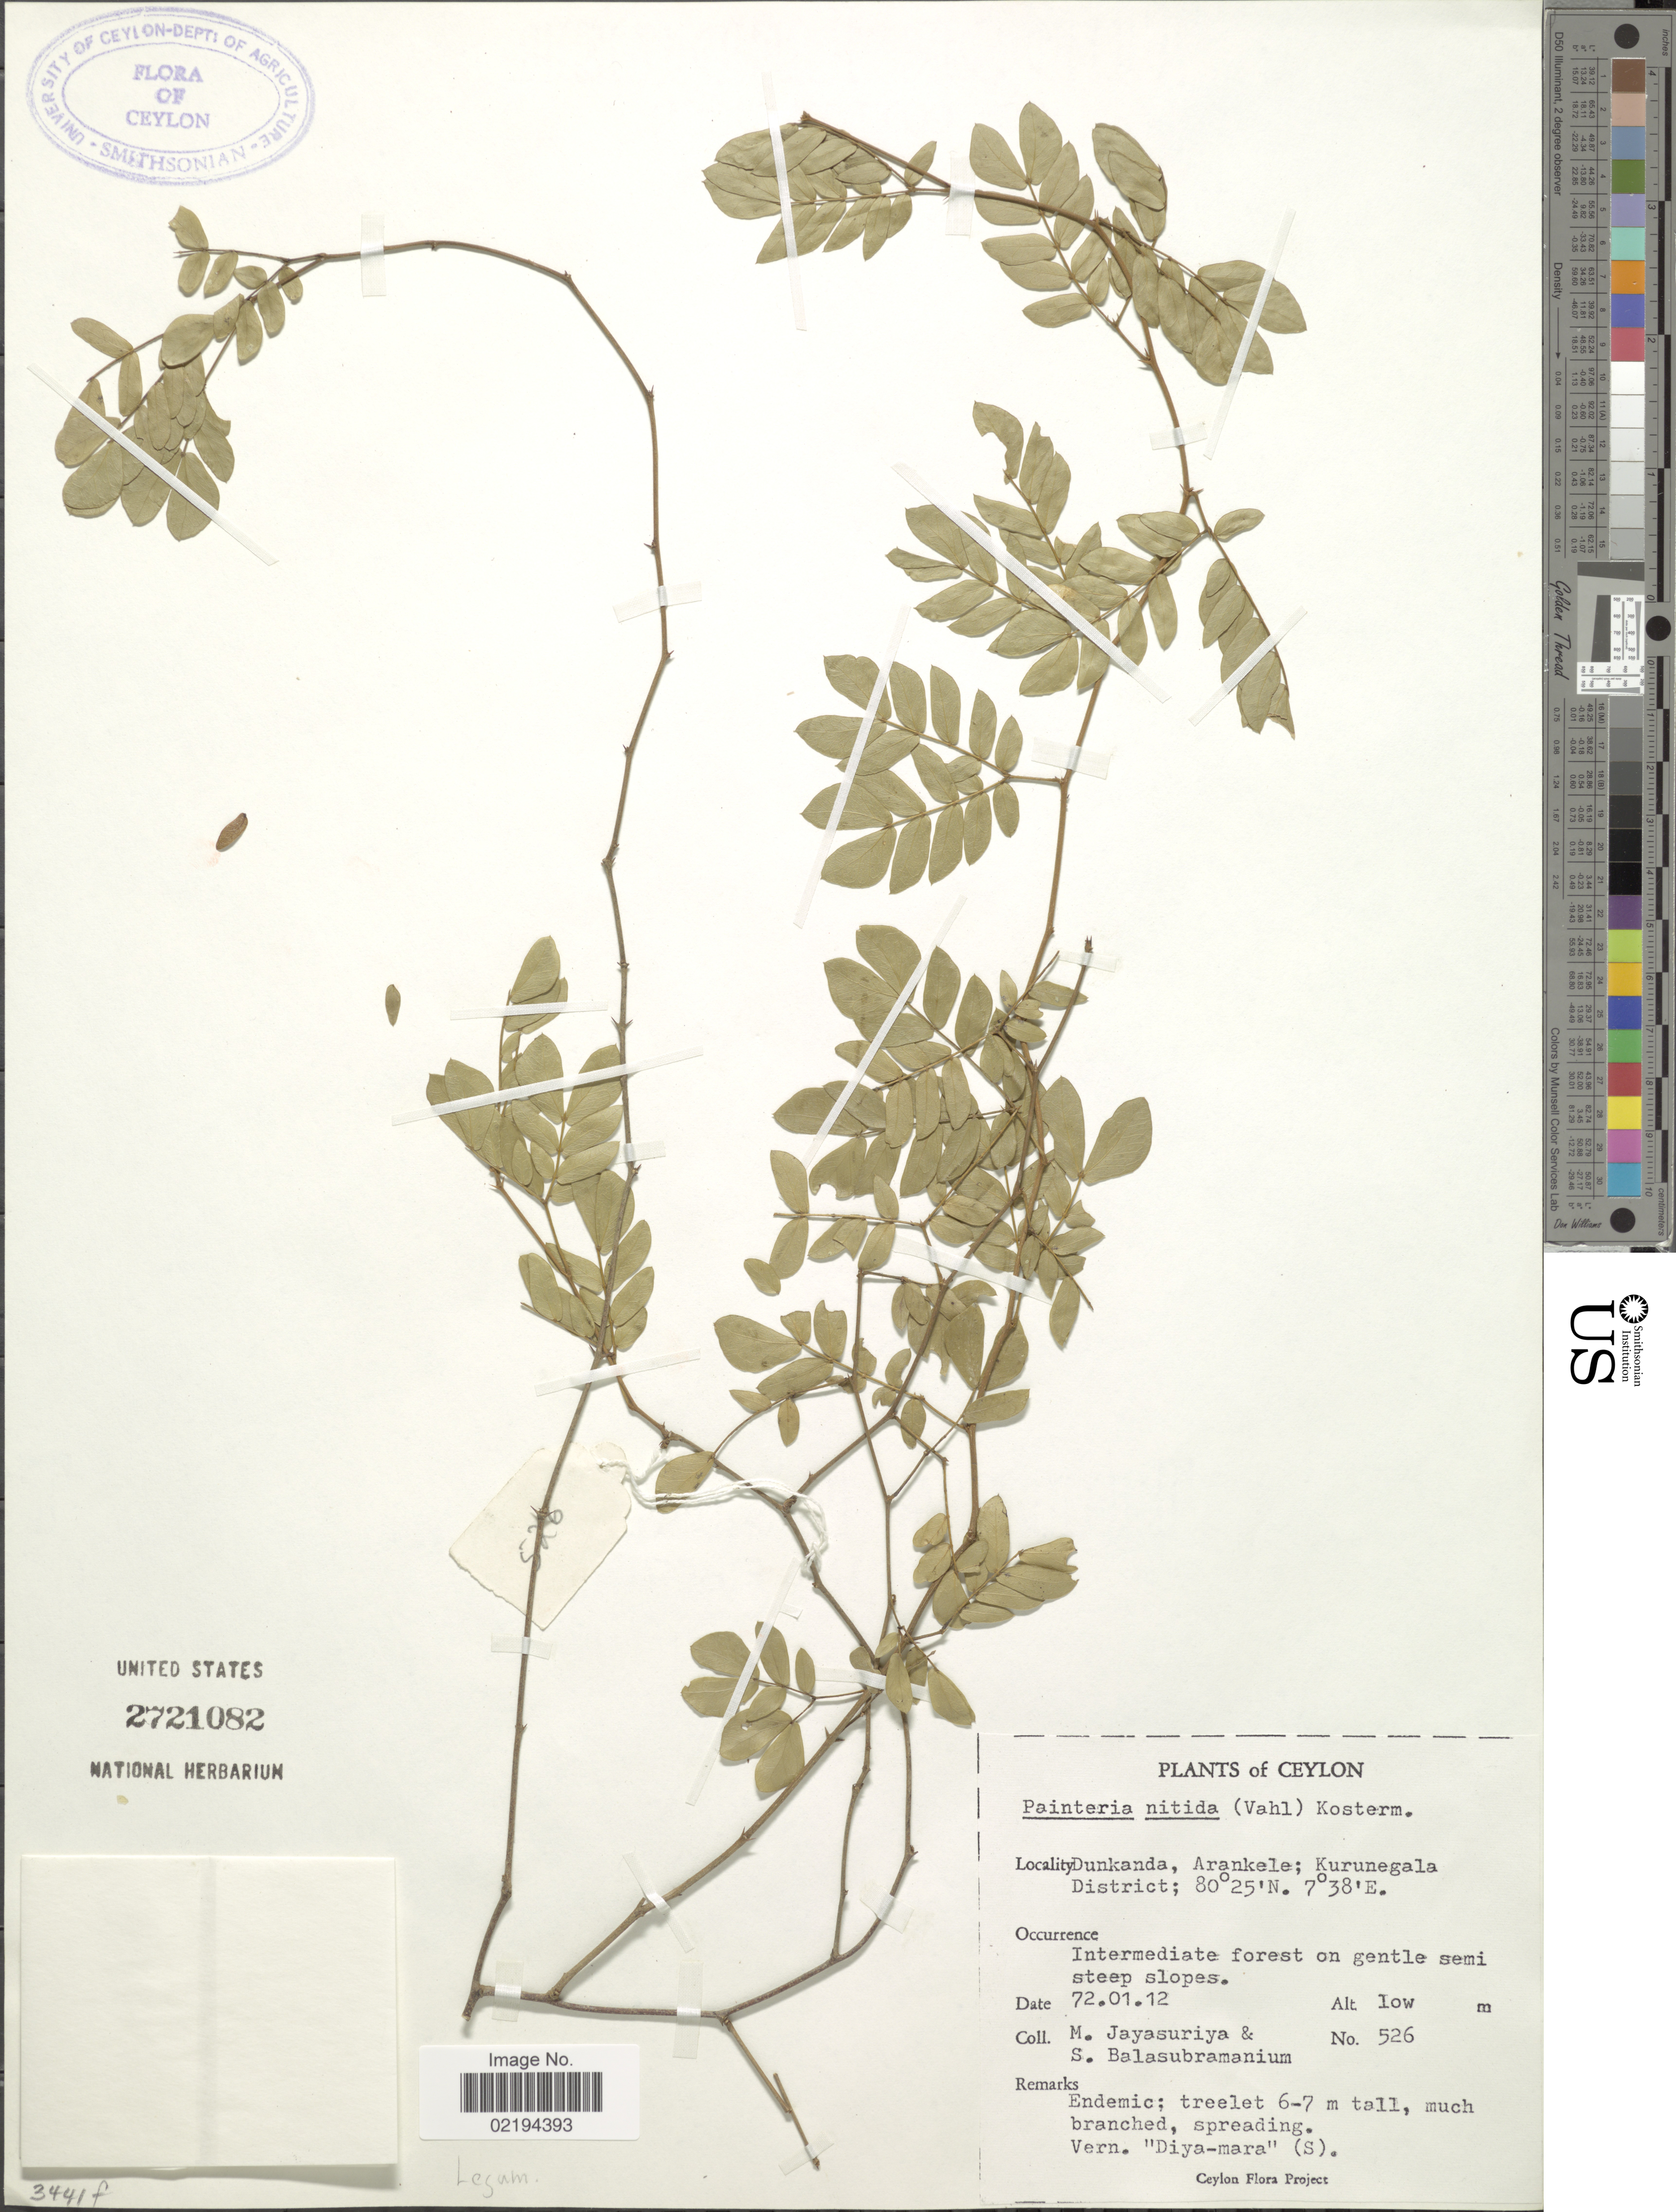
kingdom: Plantae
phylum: Tracheophyta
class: Magnoliopsida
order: Fabales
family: Fabaceae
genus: Thailentadopsis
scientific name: Thailentadopsis nitida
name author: (Vahl) G.P. Lewis & Schrire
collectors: M. Jayasuriya & S. Balasubramanium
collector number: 526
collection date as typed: Transcribed d/m/y: 12/1/72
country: Sri Lanka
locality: Ceylon, Dunkanda, Arankele; Kurunegale District.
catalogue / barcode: US 2721082